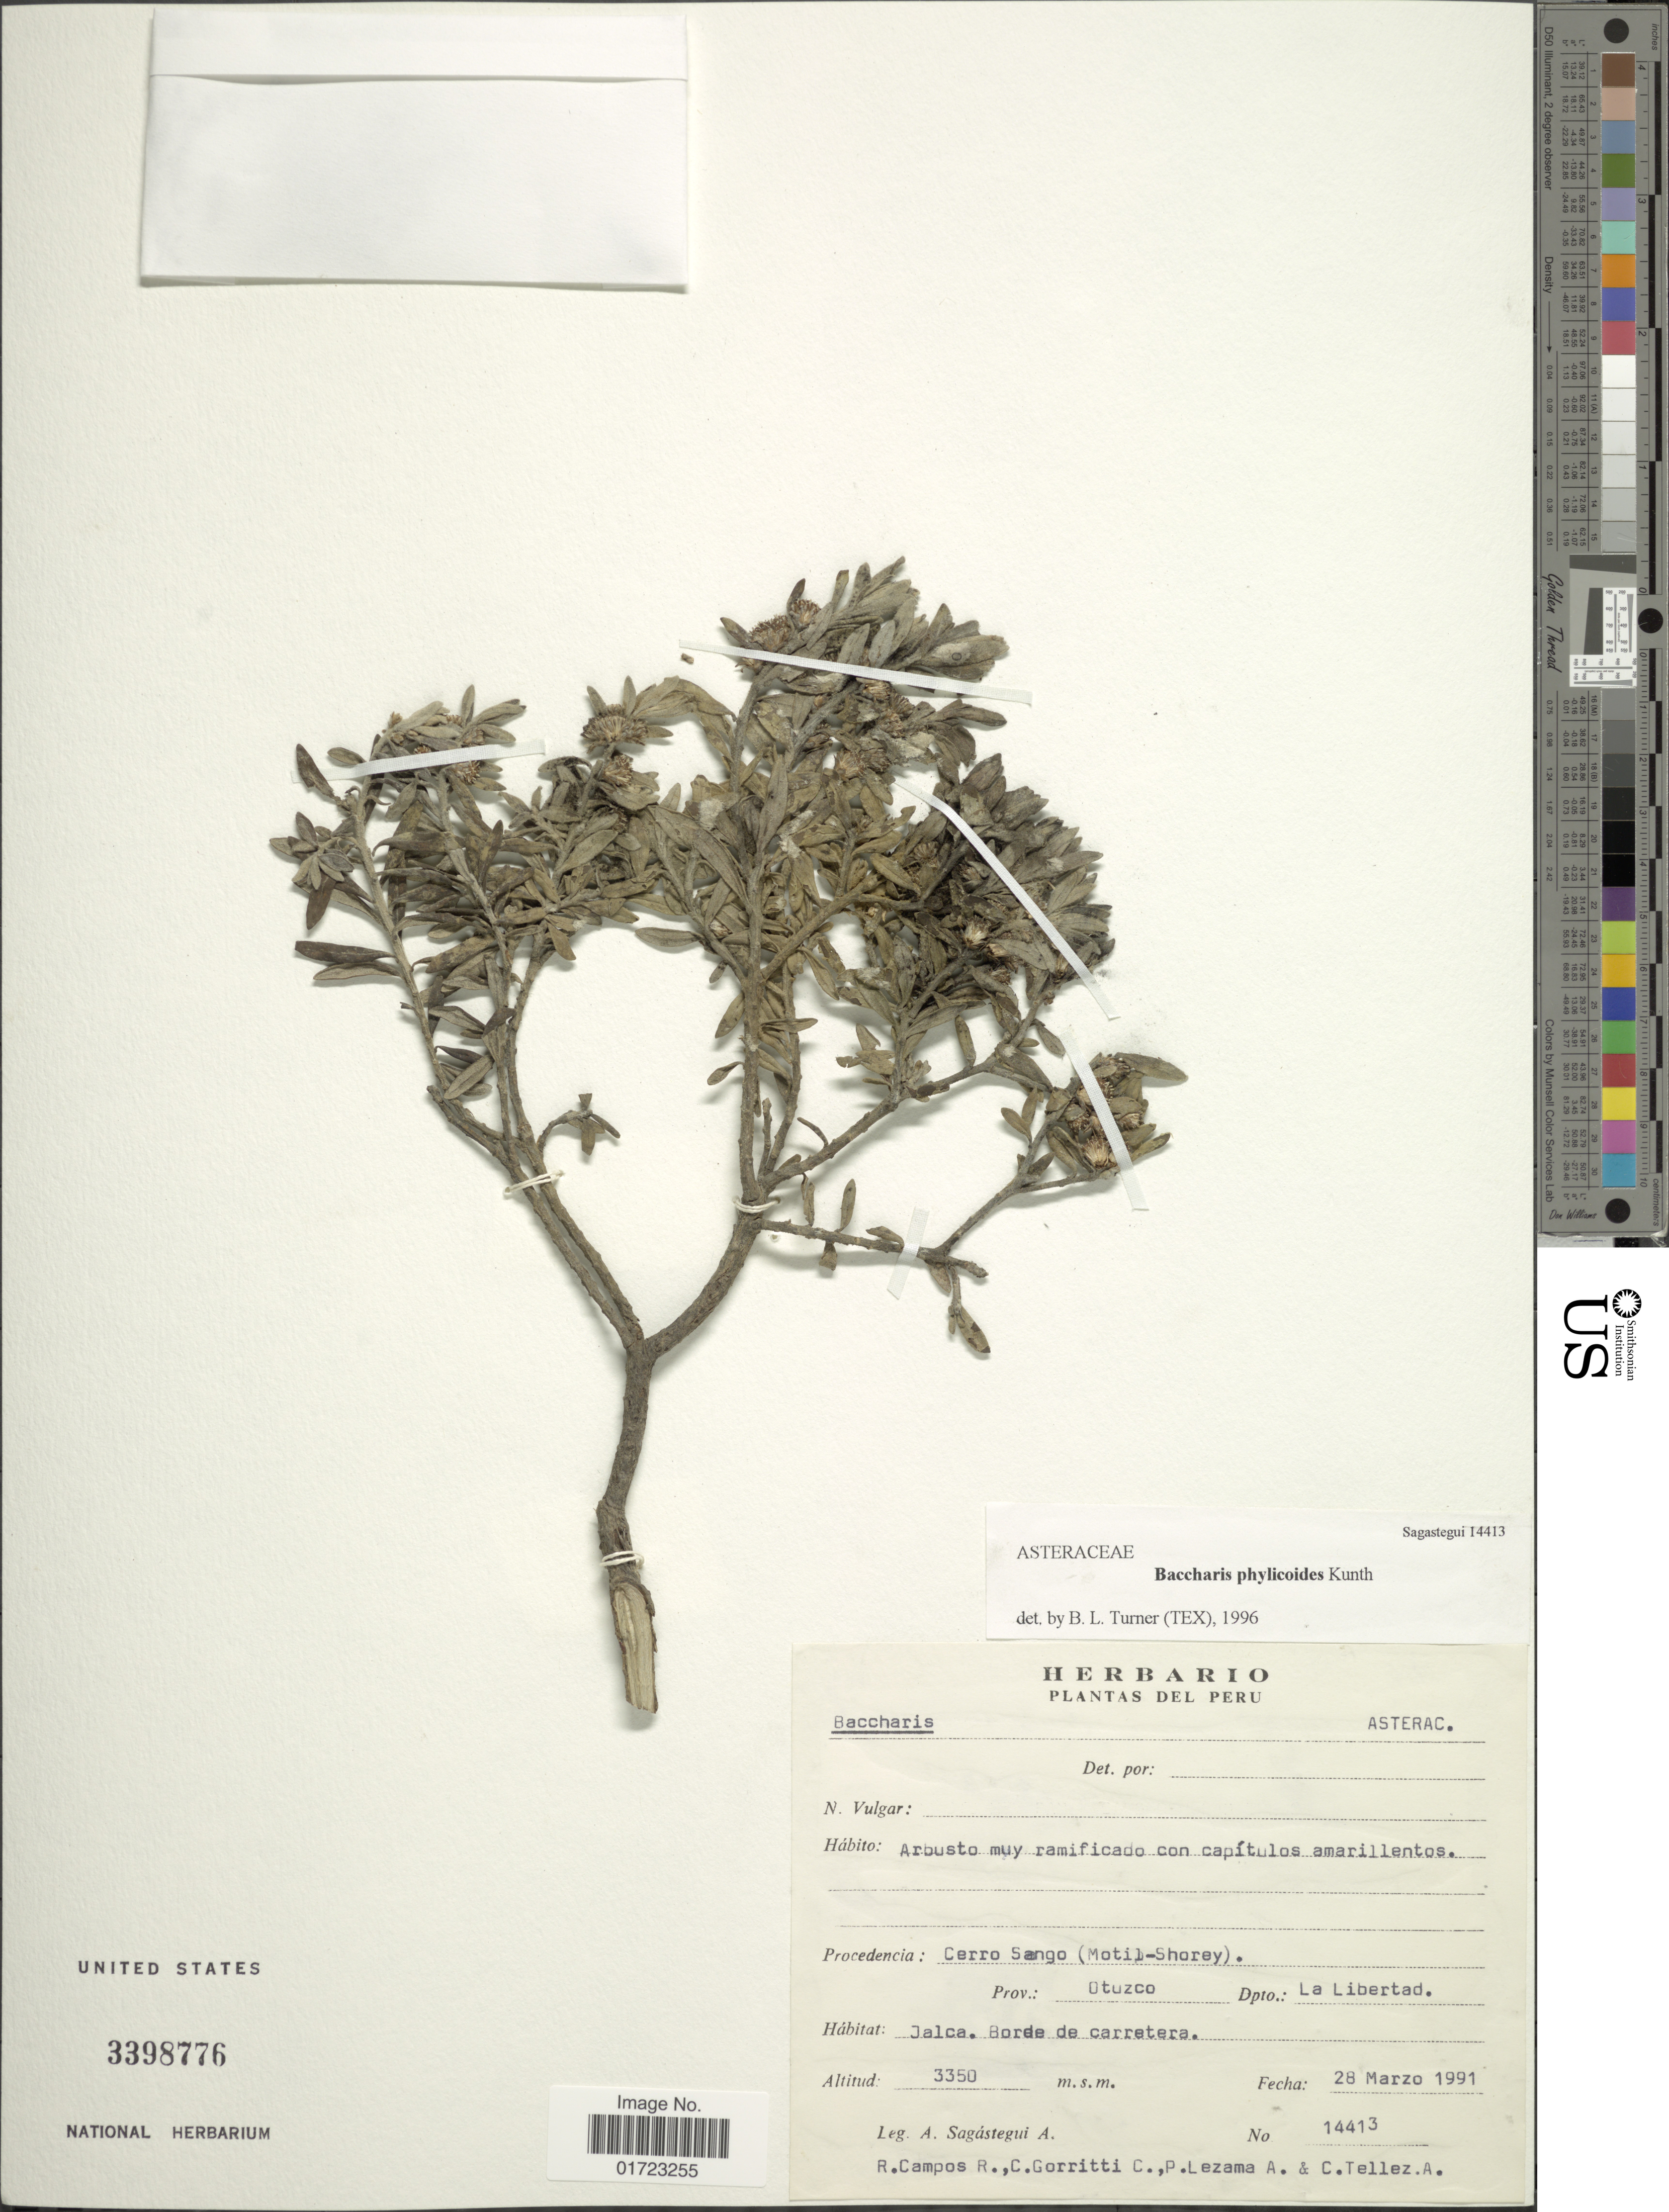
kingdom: Plantae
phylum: Tracheophyta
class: Magnoliopsida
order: Asterales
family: Asteraceae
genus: Baccharis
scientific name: Baccharis phylicoides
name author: Kunth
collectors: A. Sagástegui A.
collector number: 14413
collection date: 1991-03-28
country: Peru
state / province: La Libertad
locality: Cerro Sango (Motil-Shorey), Prov. Otuzco, Dpto, La Libertad.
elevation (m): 3350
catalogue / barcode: US 3398776